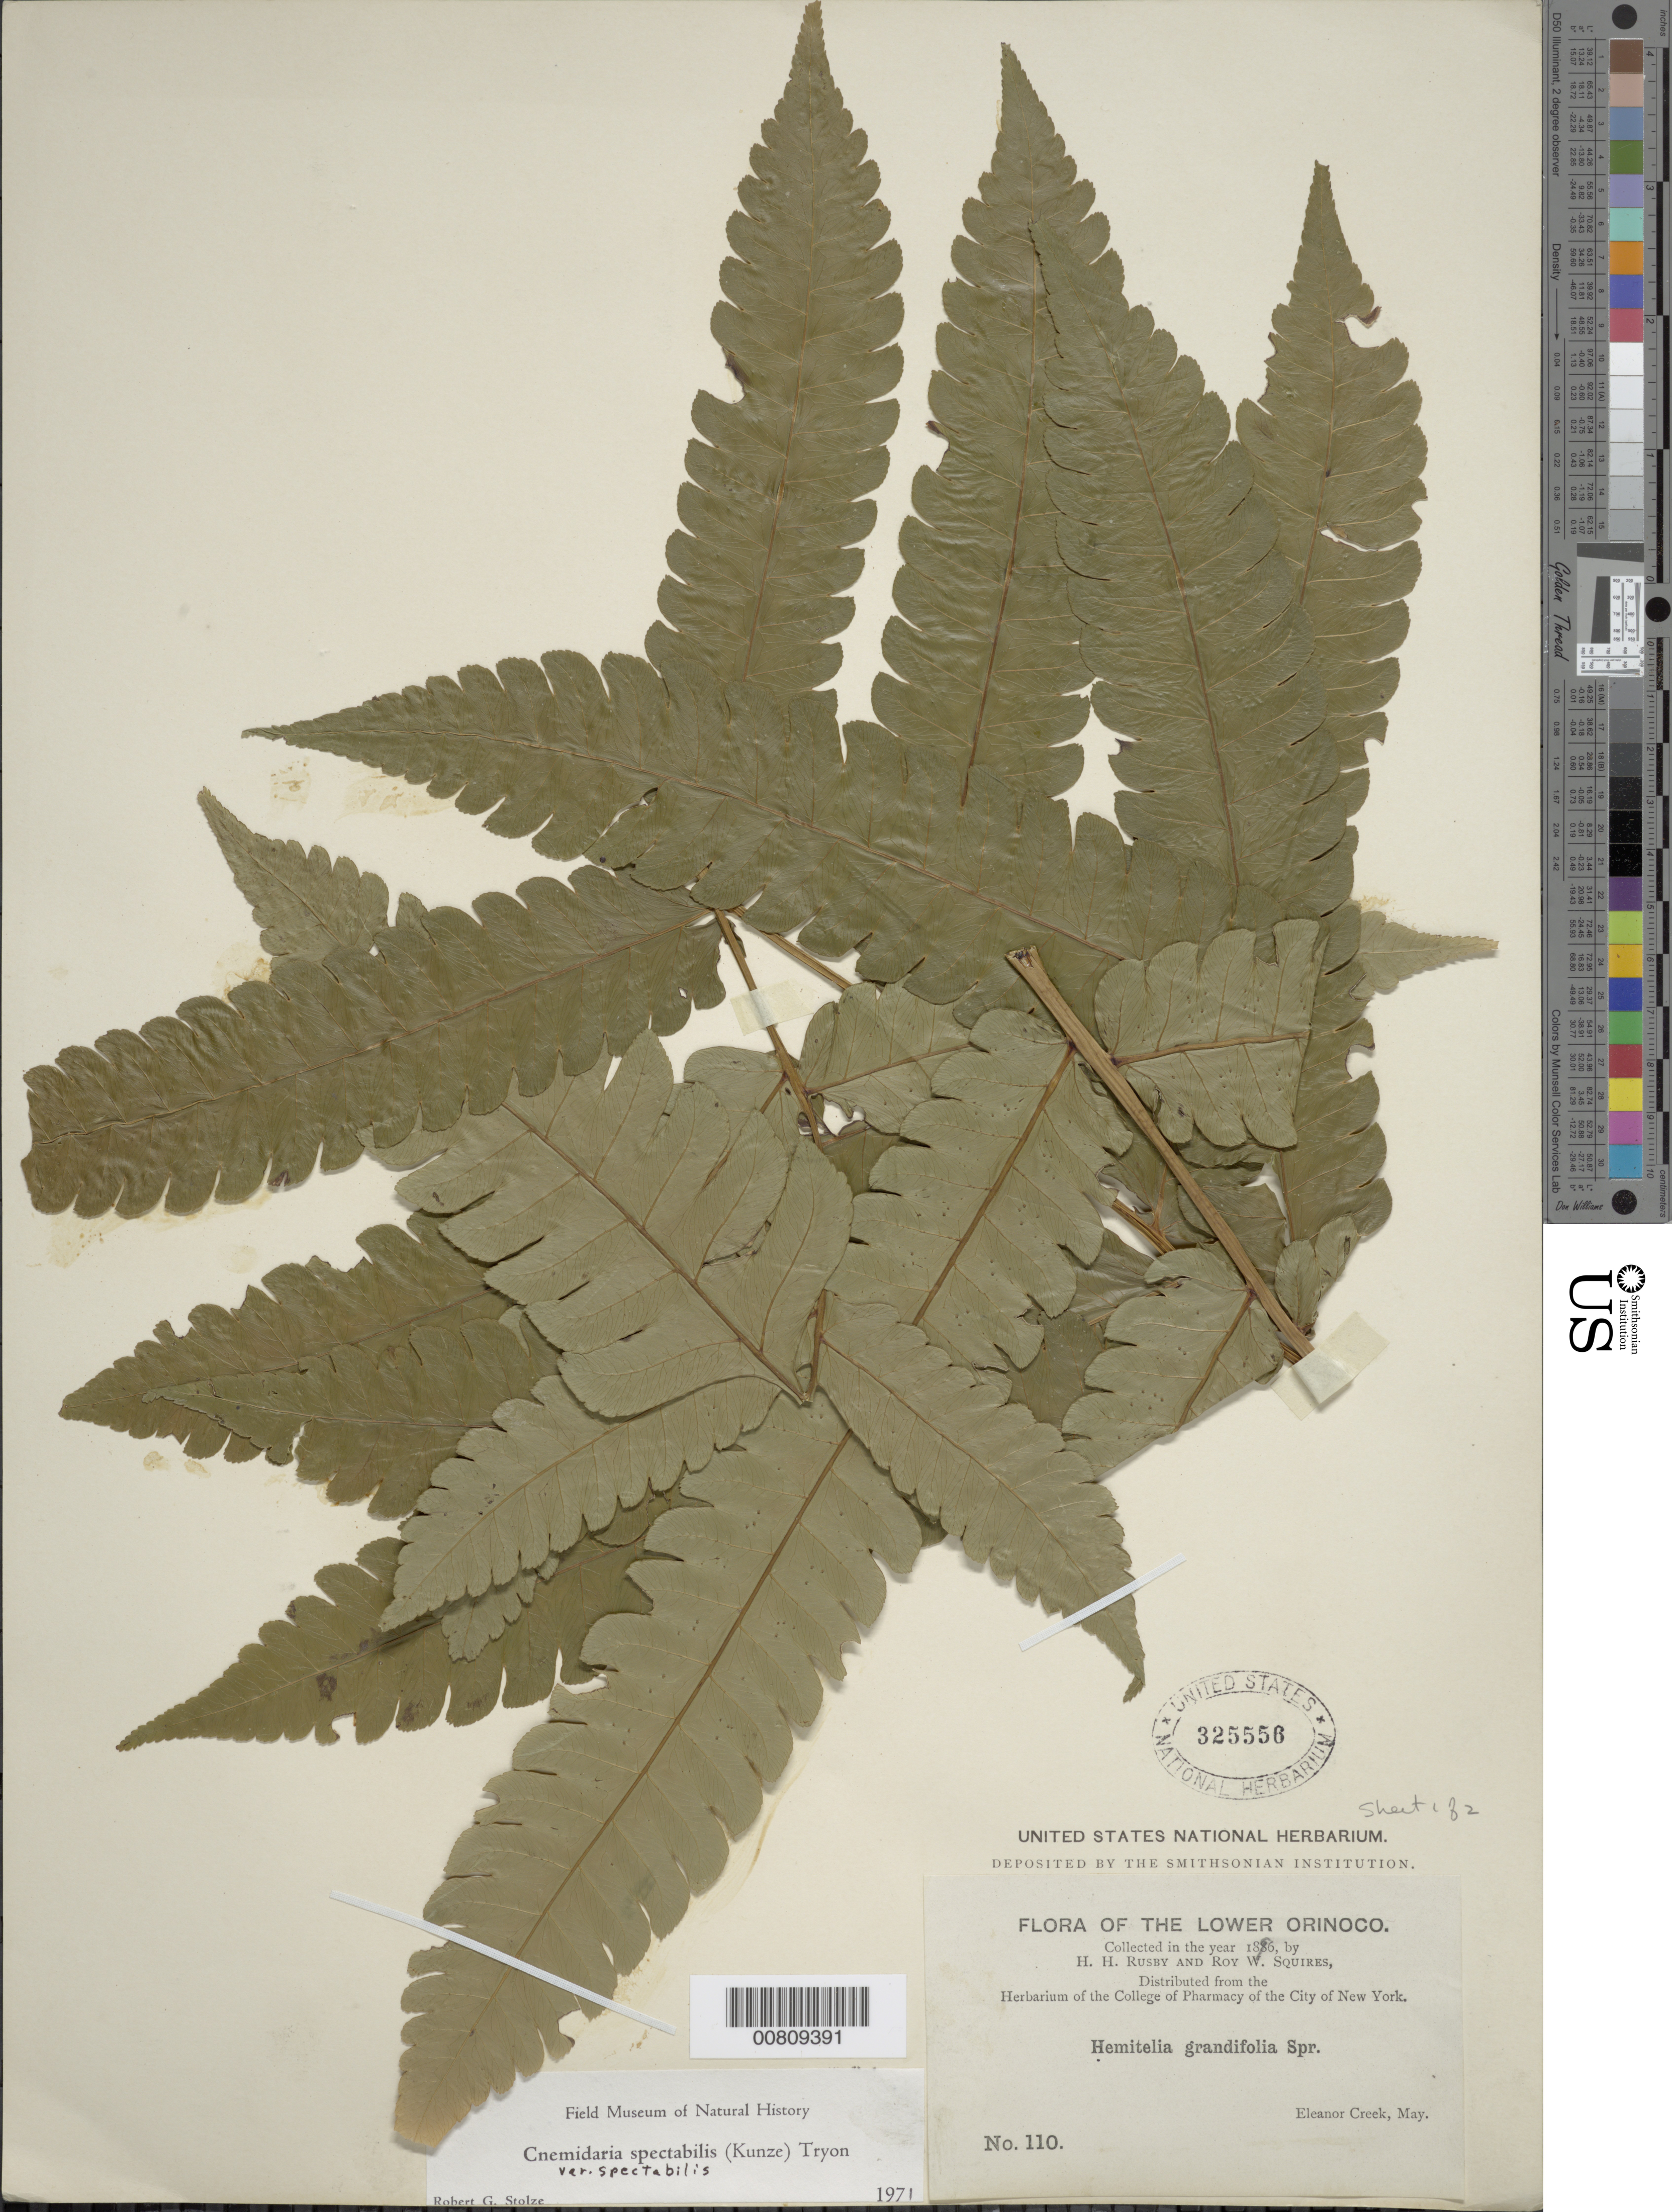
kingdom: Plantae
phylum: Tracheophyta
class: Polypodiopsida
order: Cyatheales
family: Cyatheaceae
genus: Cyathea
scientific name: Cyathea spectabilis var. spectabilis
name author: (Kunze) Domin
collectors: H. H. Rusby & R. Squires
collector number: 110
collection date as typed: May 1896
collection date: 1896-05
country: Venezuela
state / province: Delta Amacuro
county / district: Antonio Díaz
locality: Lower Orinoco, Eleanor Creek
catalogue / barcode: US 325556